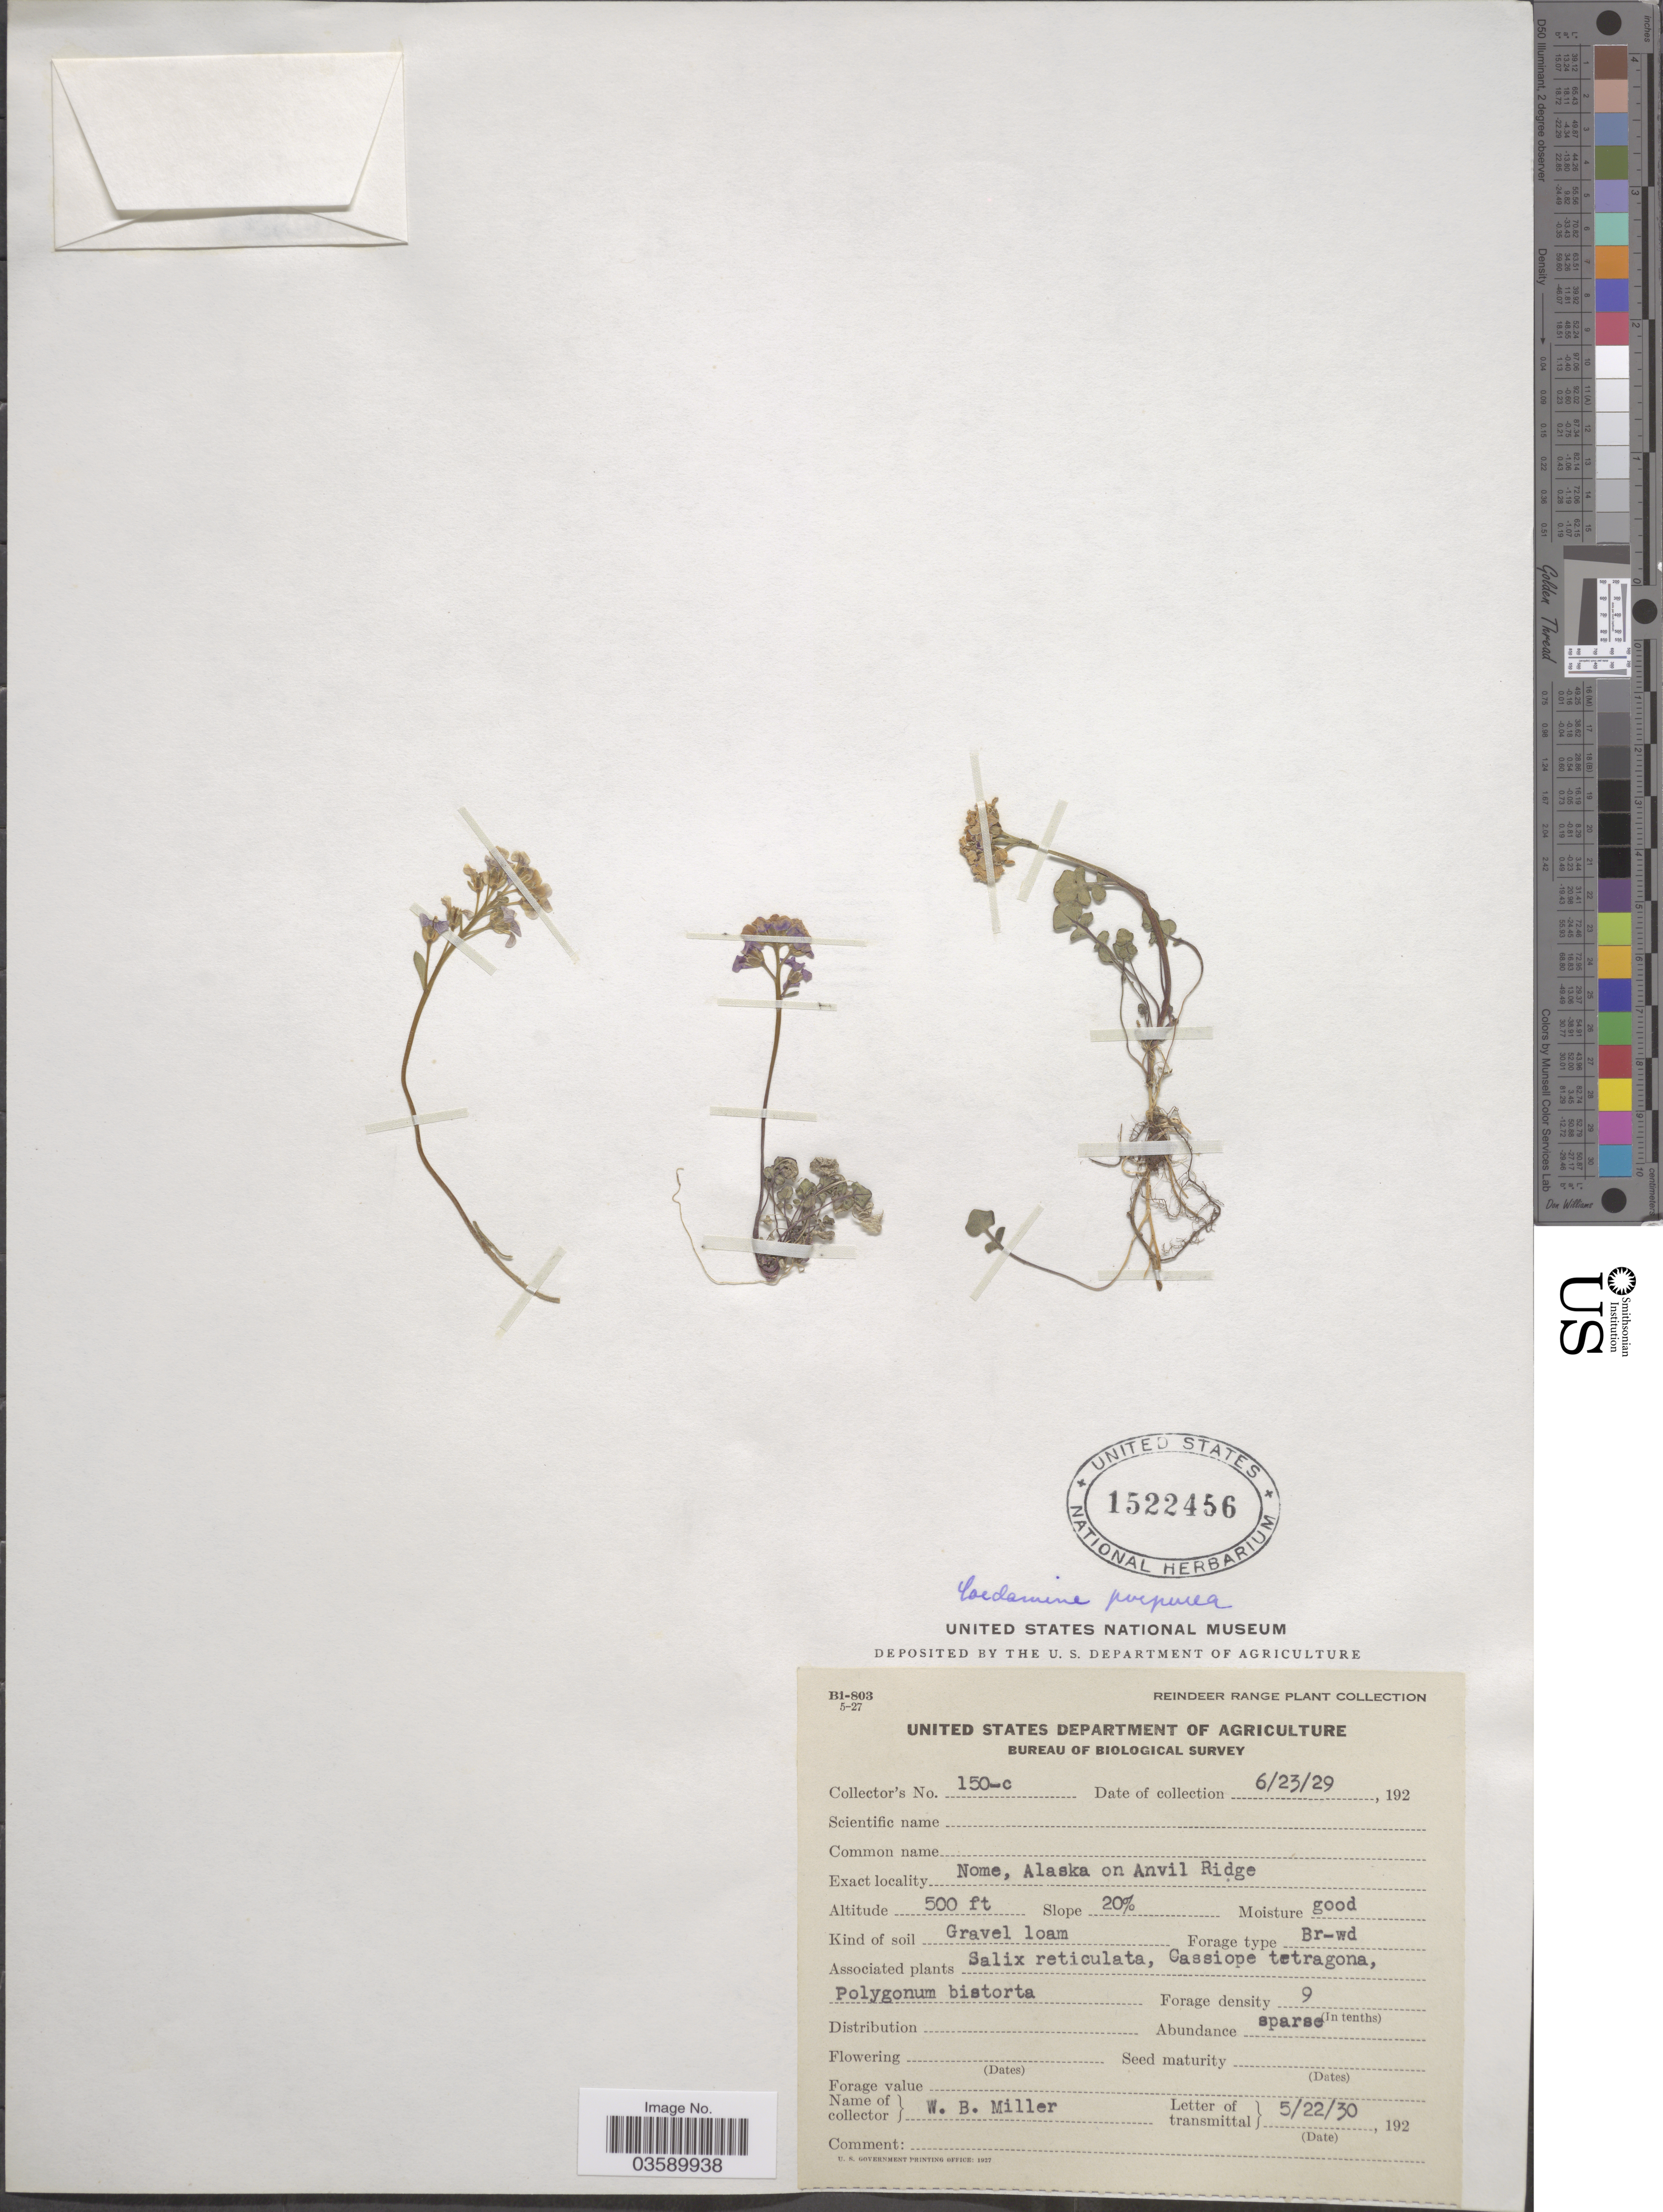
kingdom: Plantae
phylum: Tracheophyta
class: Magnoliopsida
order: Brassicales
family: Brassicaceae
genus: Cardamine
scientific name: Cardamine purpurea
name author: Cham. & Schltdl.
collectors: W. Miller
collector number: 150-c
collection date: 1929-06-23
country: United States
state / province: Alaska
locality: Nome, Alaska on Anvil Ridge.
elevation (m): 152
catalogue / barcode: US 1522456